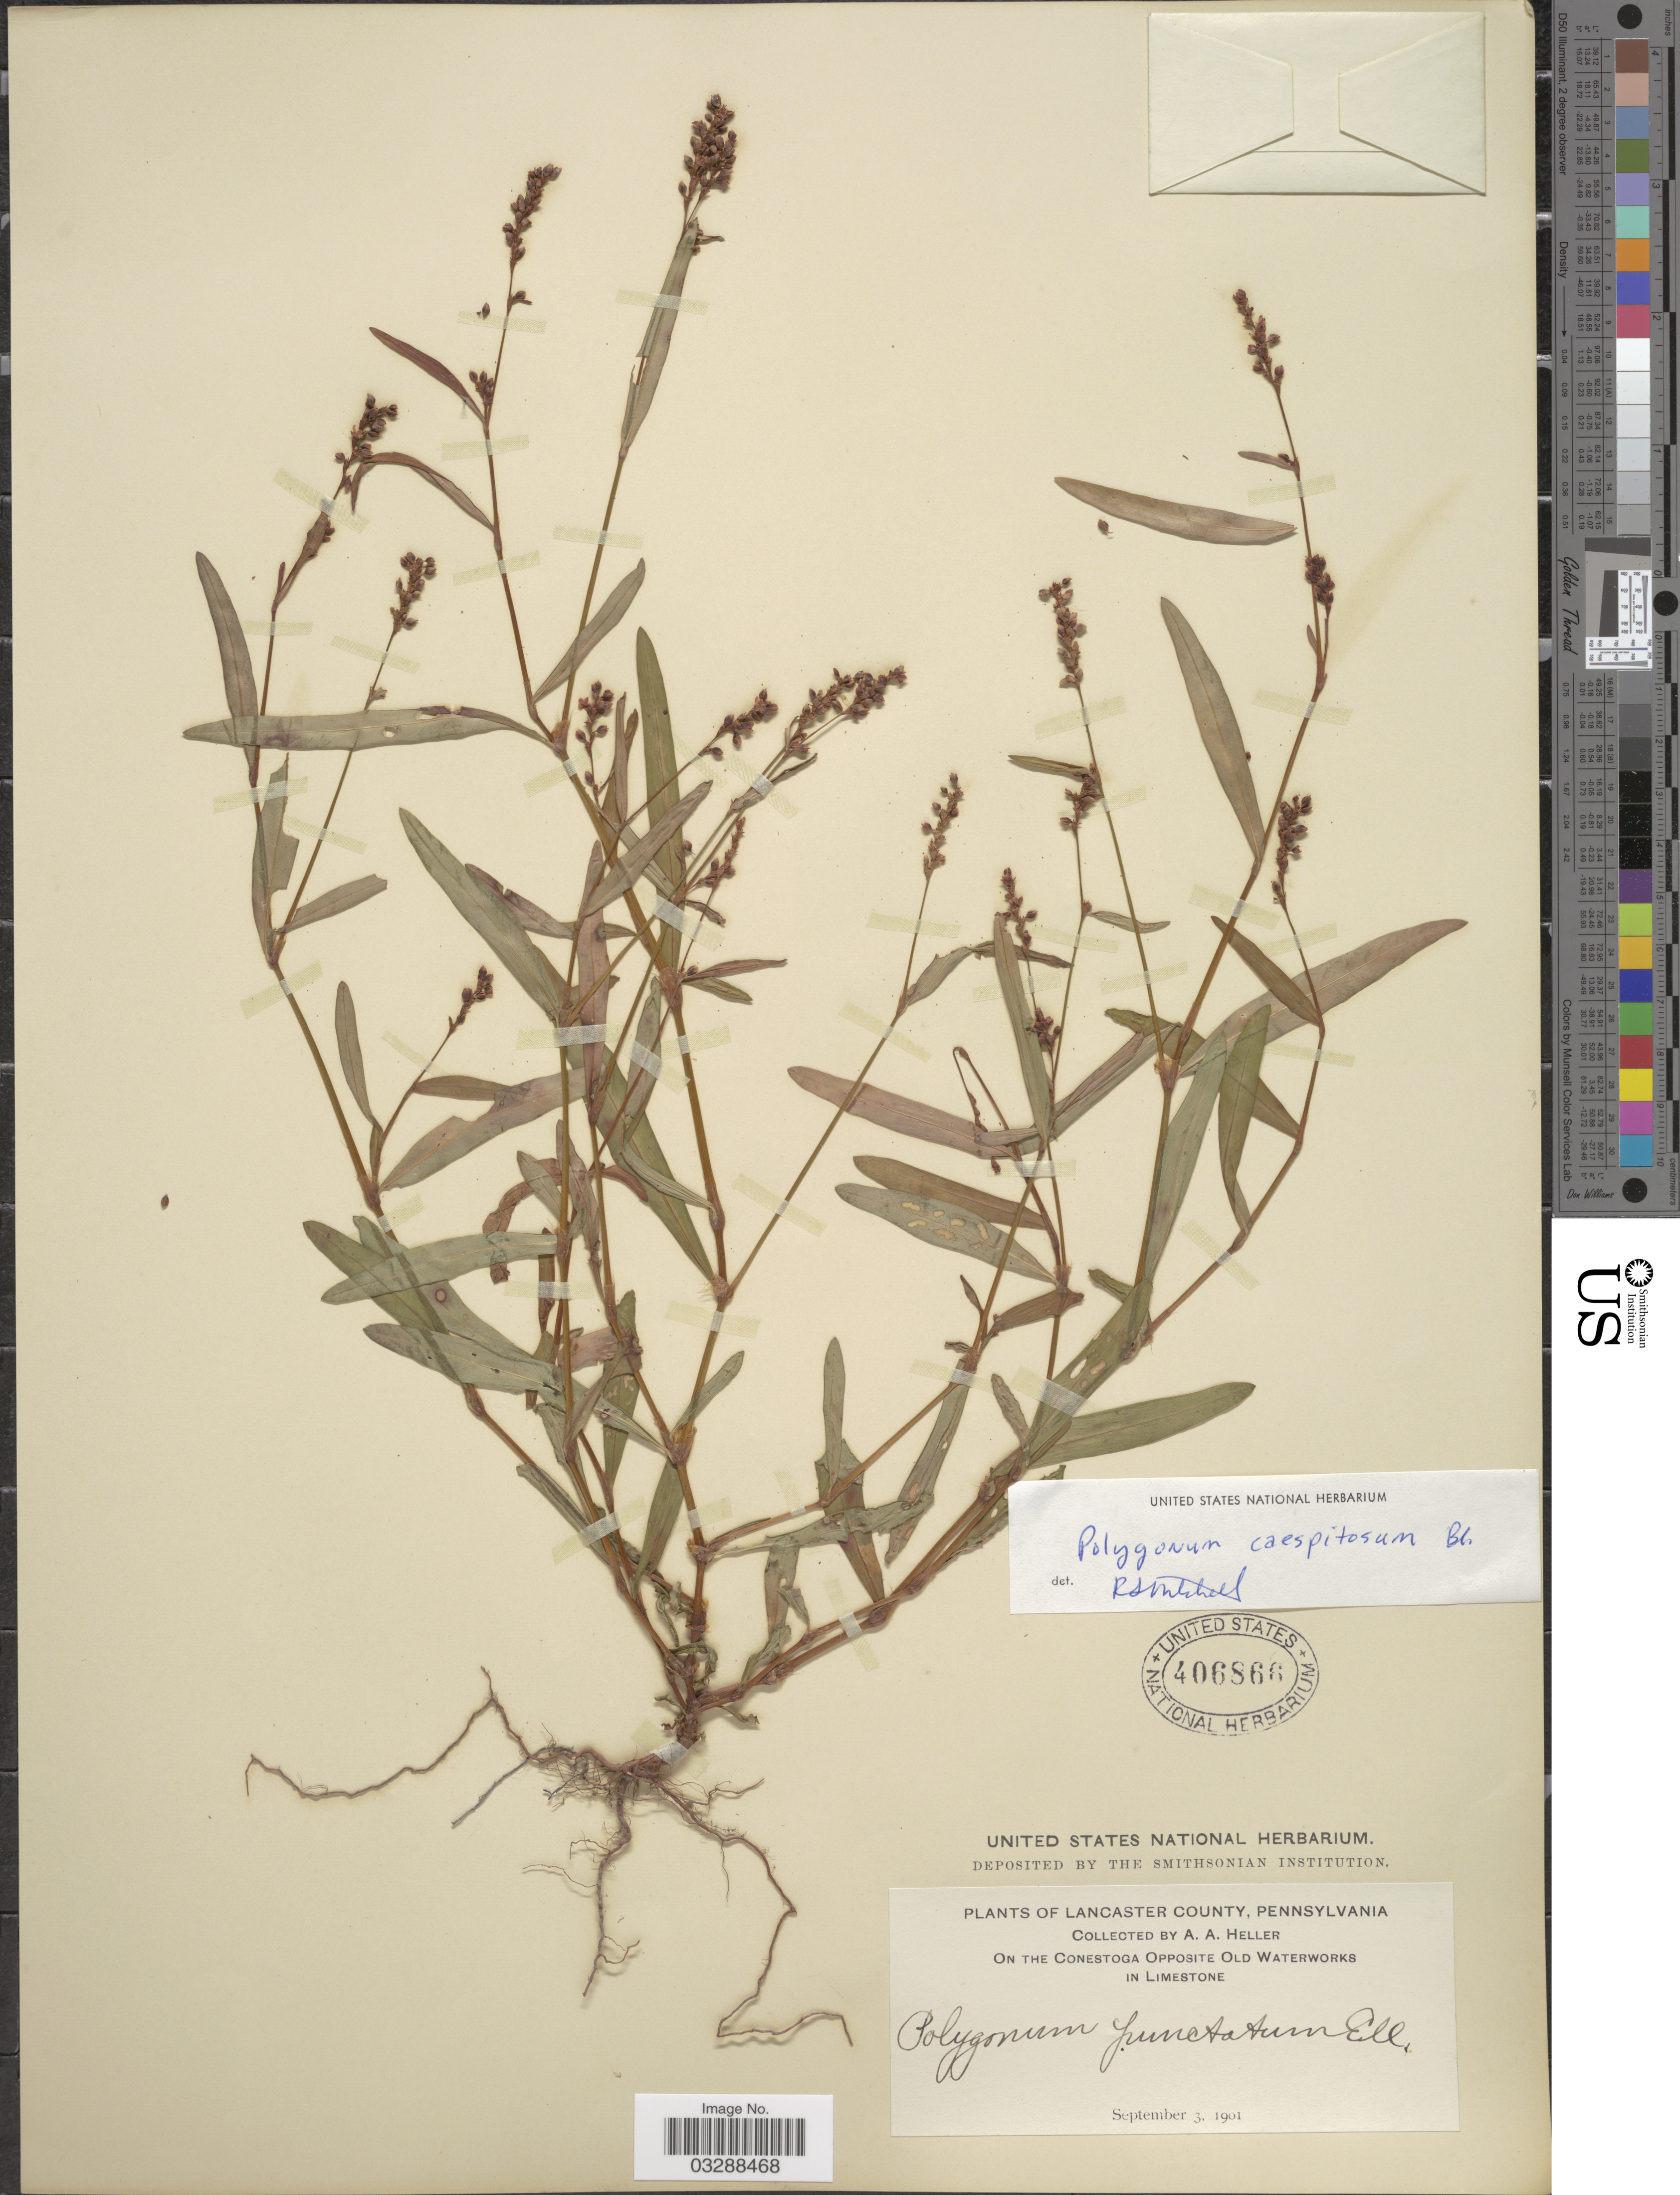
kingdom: Plantae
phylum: Tracheophyta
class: Magnoliopsida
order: Caryophyllales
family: Polygonaceae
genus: Persicaria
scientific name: Persicaria minor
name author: (Huds.) Opiz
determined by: Atha, D. E.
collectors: A. A. Heller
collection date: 1901-09-03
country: United States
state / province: Pennsylvania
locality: Lancaster County, On the Conestoga Opposite Old Waterworks in Limestone.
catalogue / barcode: US 406866